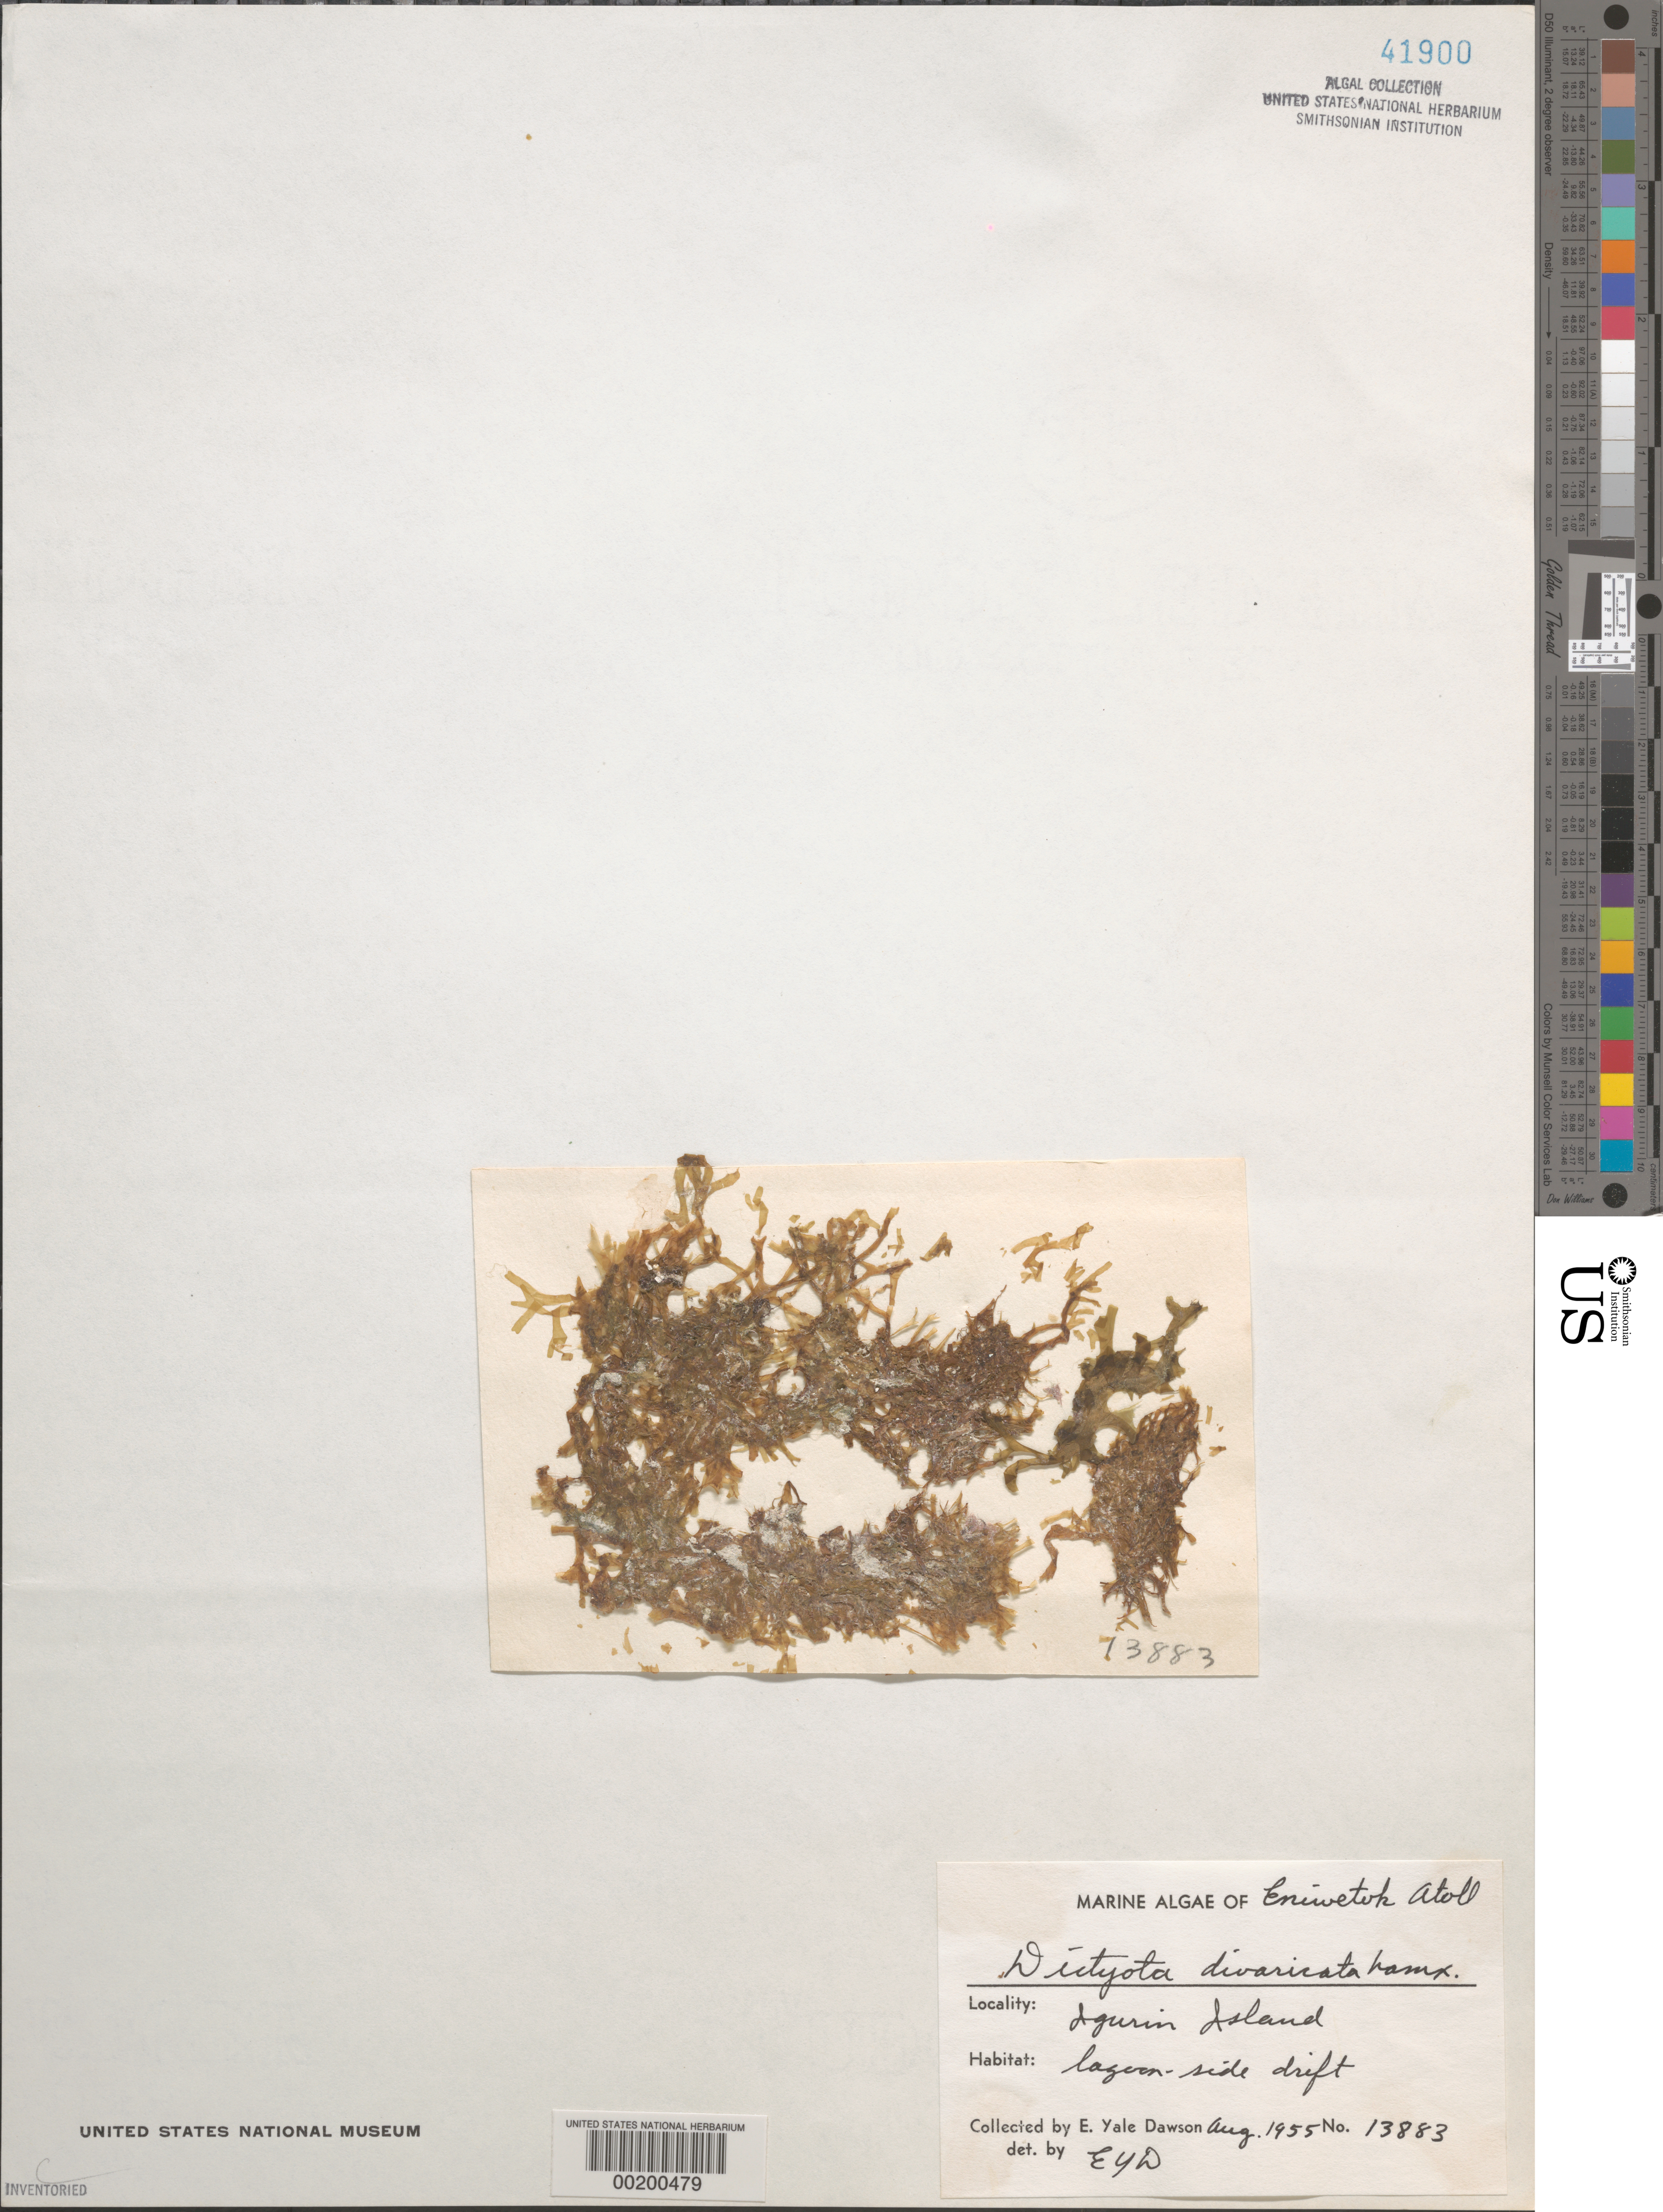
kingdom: Chromista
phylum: Ochrophyta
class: Phaeophyceae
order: Dictyotales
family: Dictyotaceae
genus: Dictyota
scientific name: Dictyota divaricata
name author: J.V.Lamouroux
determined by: Dawson, E. Y.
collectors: E. Y. Dawson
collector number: EYD 13883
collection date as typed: Aug 1955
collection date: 1955-08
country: Marshall Islands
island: Enewetak [Eniwetok] Atoll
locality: Igurin Islet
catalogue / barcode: US 41900